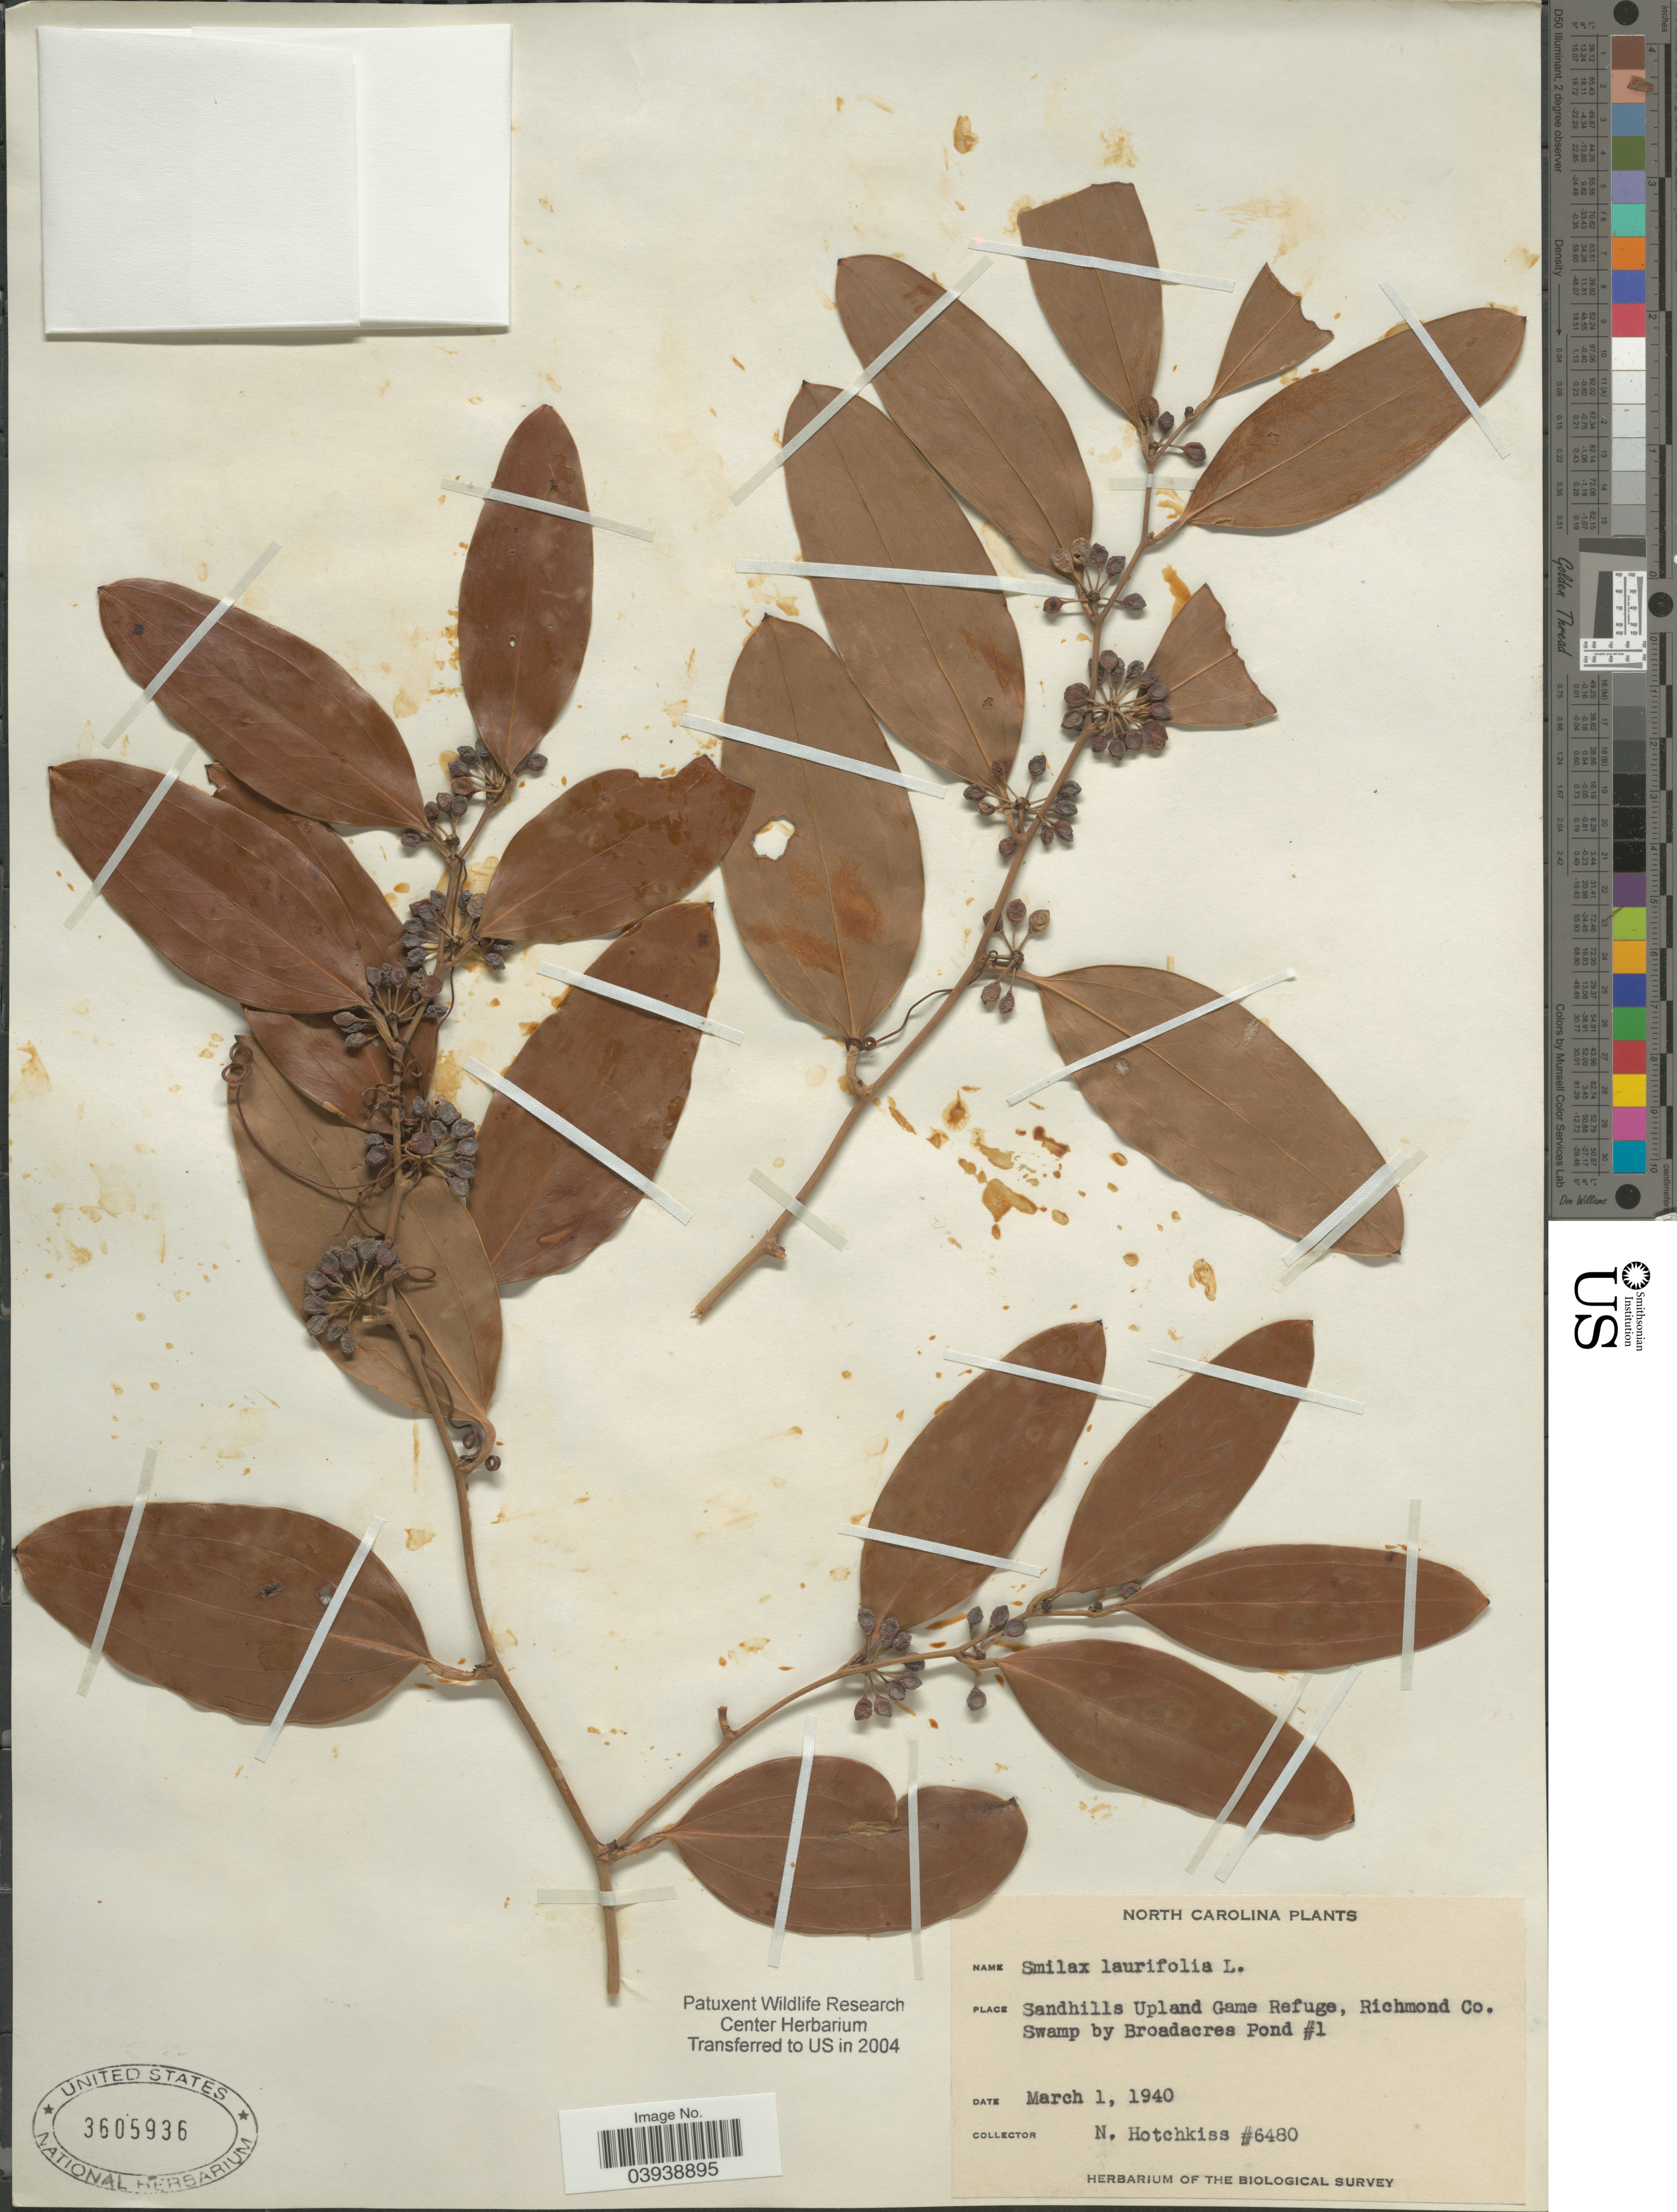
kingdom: Plantae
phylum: Tracheophyta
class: Liliopsida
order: Liliales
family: Smilacaceae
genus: Smilax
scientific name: Smilax laurifolia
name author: L.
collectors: N. Hotchkiss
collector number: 6480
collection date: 1940-03-01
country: United States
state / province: North Carolina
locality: Sandhills Upland Game Refuge, Richmond Co. Swamp by Broadacres Pond #1.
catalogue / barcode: US 3605936